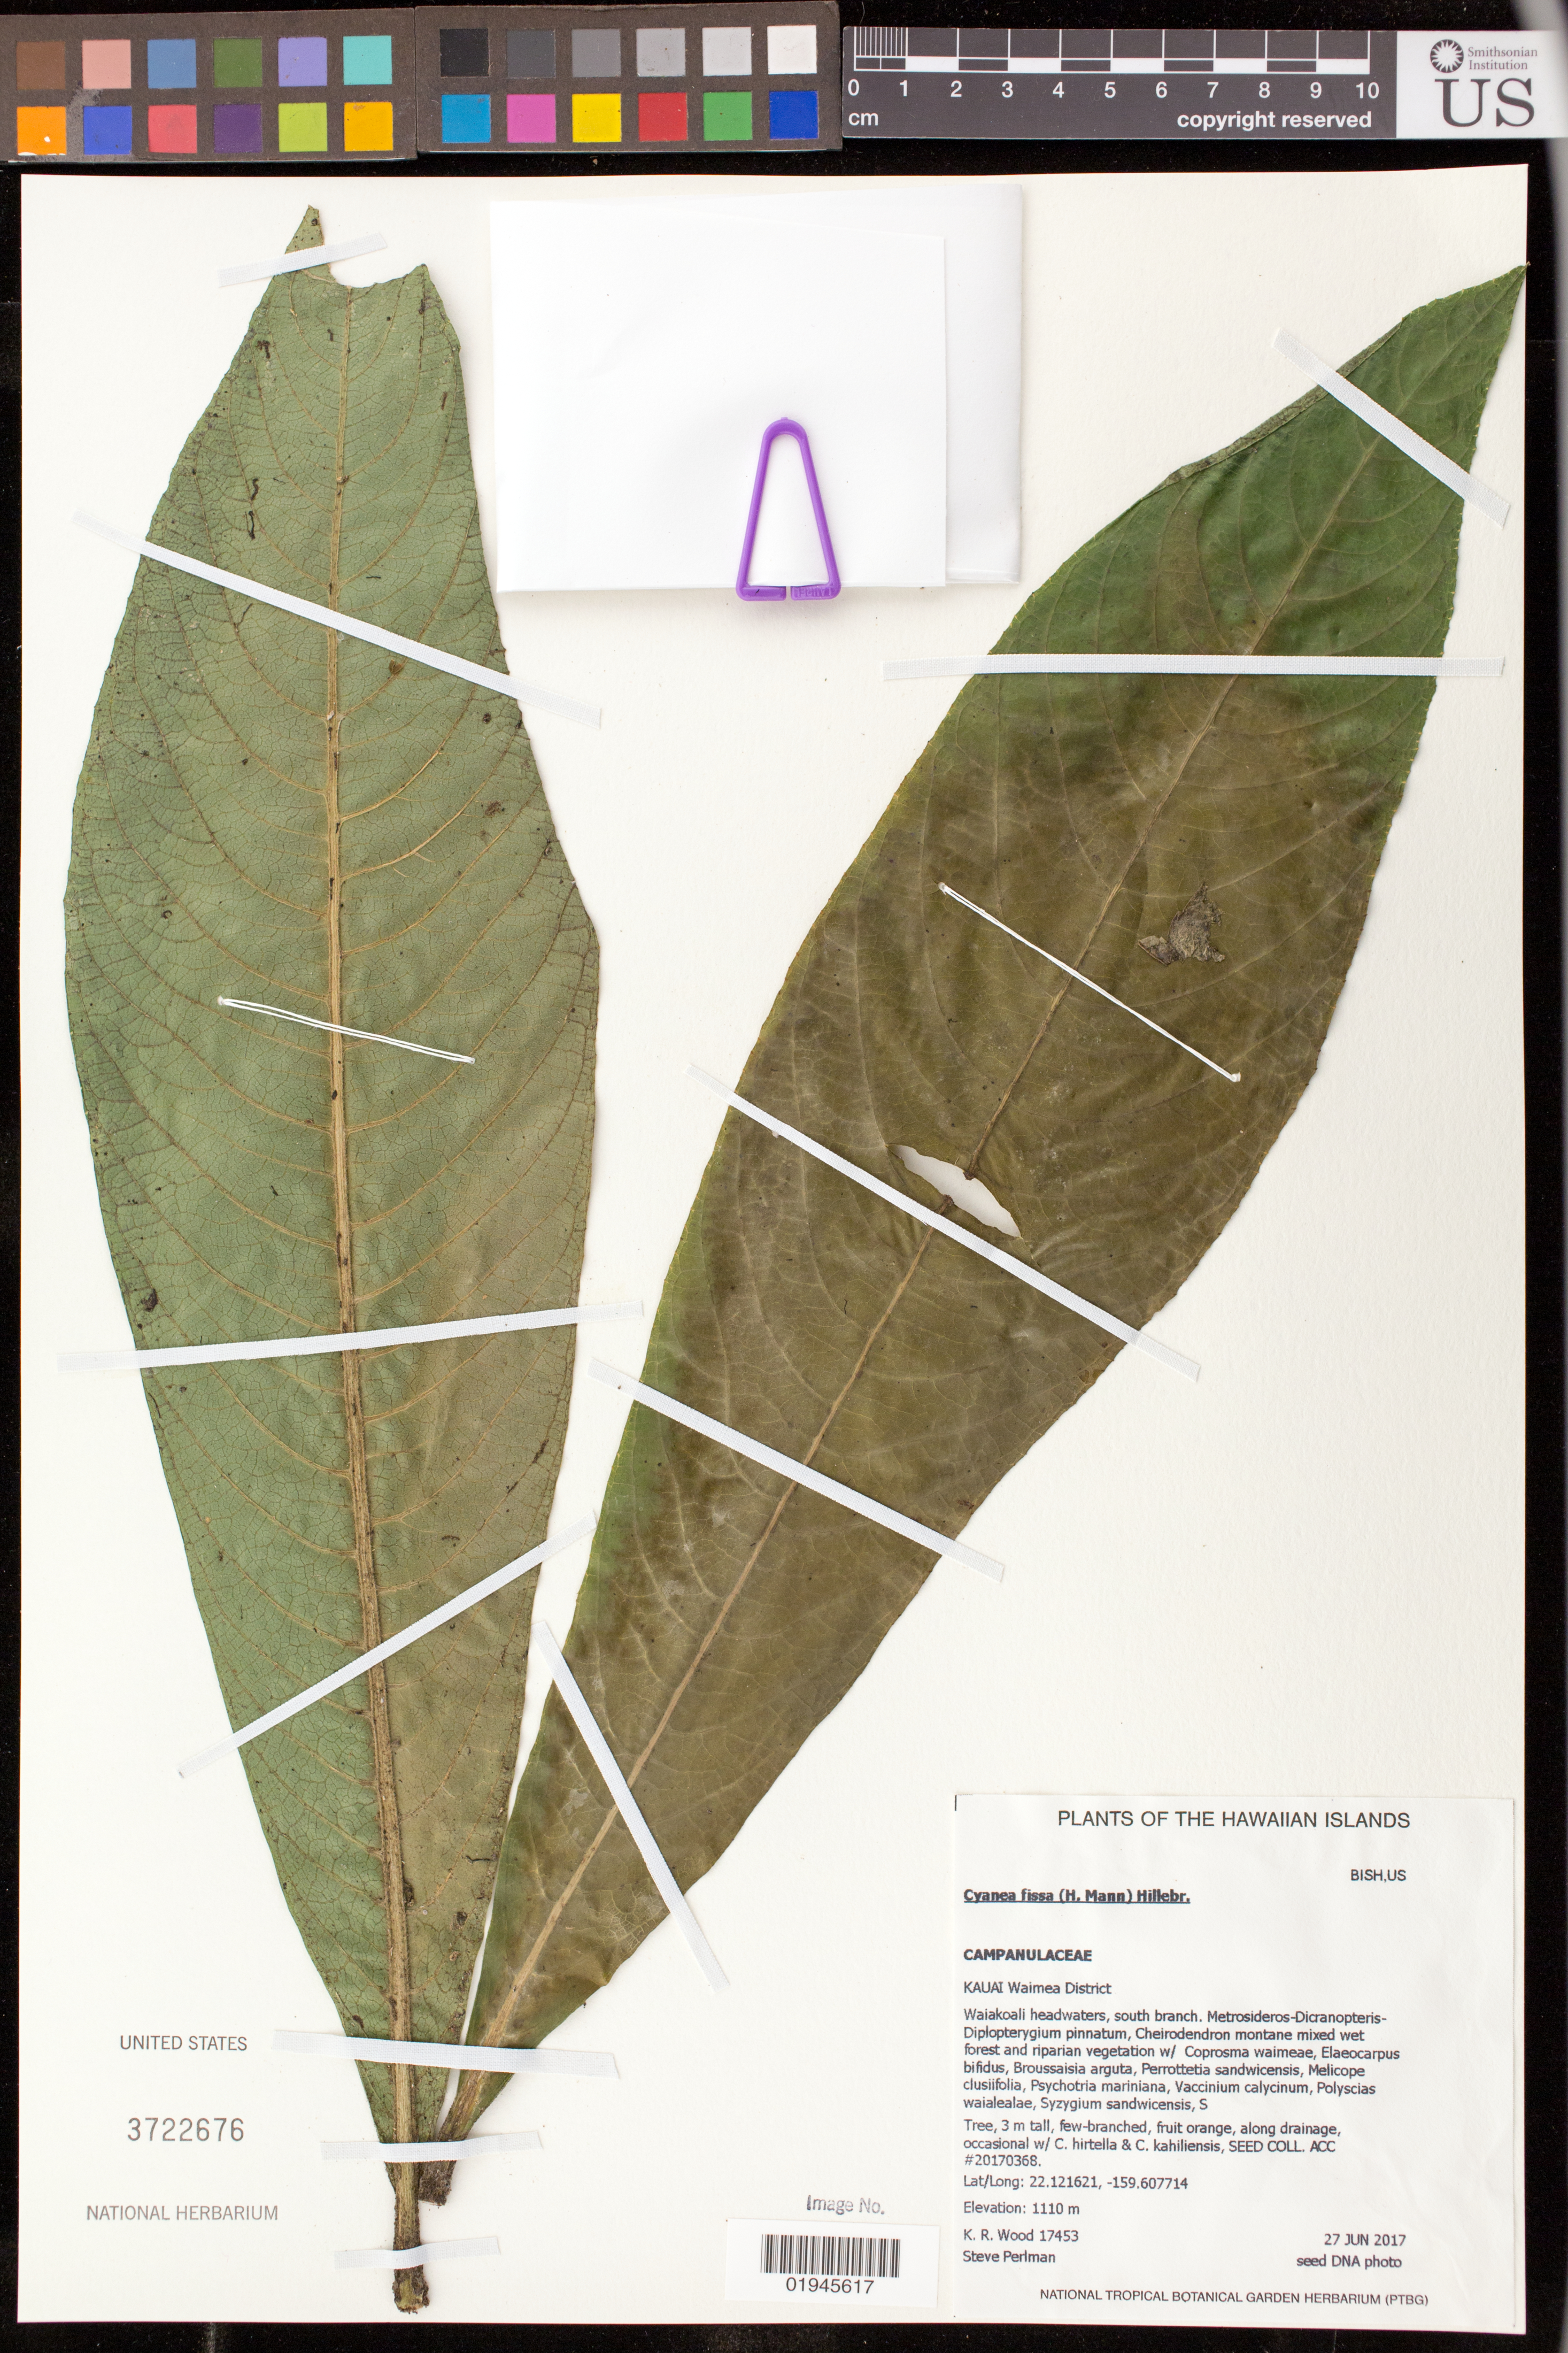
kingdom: Plantae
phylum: Tracheophyta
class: Magnoliopsida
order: Asterales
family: Campanulaceae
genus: Cyanea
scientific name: Cyanea fissa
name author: (H. Mann) Hillebr.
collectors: K. R. Wood & S. P. Perlman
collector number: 17453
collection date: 2017-06-27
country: United States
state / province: Hawaii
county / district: Kauai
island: Kaua'i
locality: Waimea District, Waiakoali headwaters, south branch, along drainage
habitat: Montane mixed wet forest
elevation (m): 1110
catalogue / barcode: US 3722676